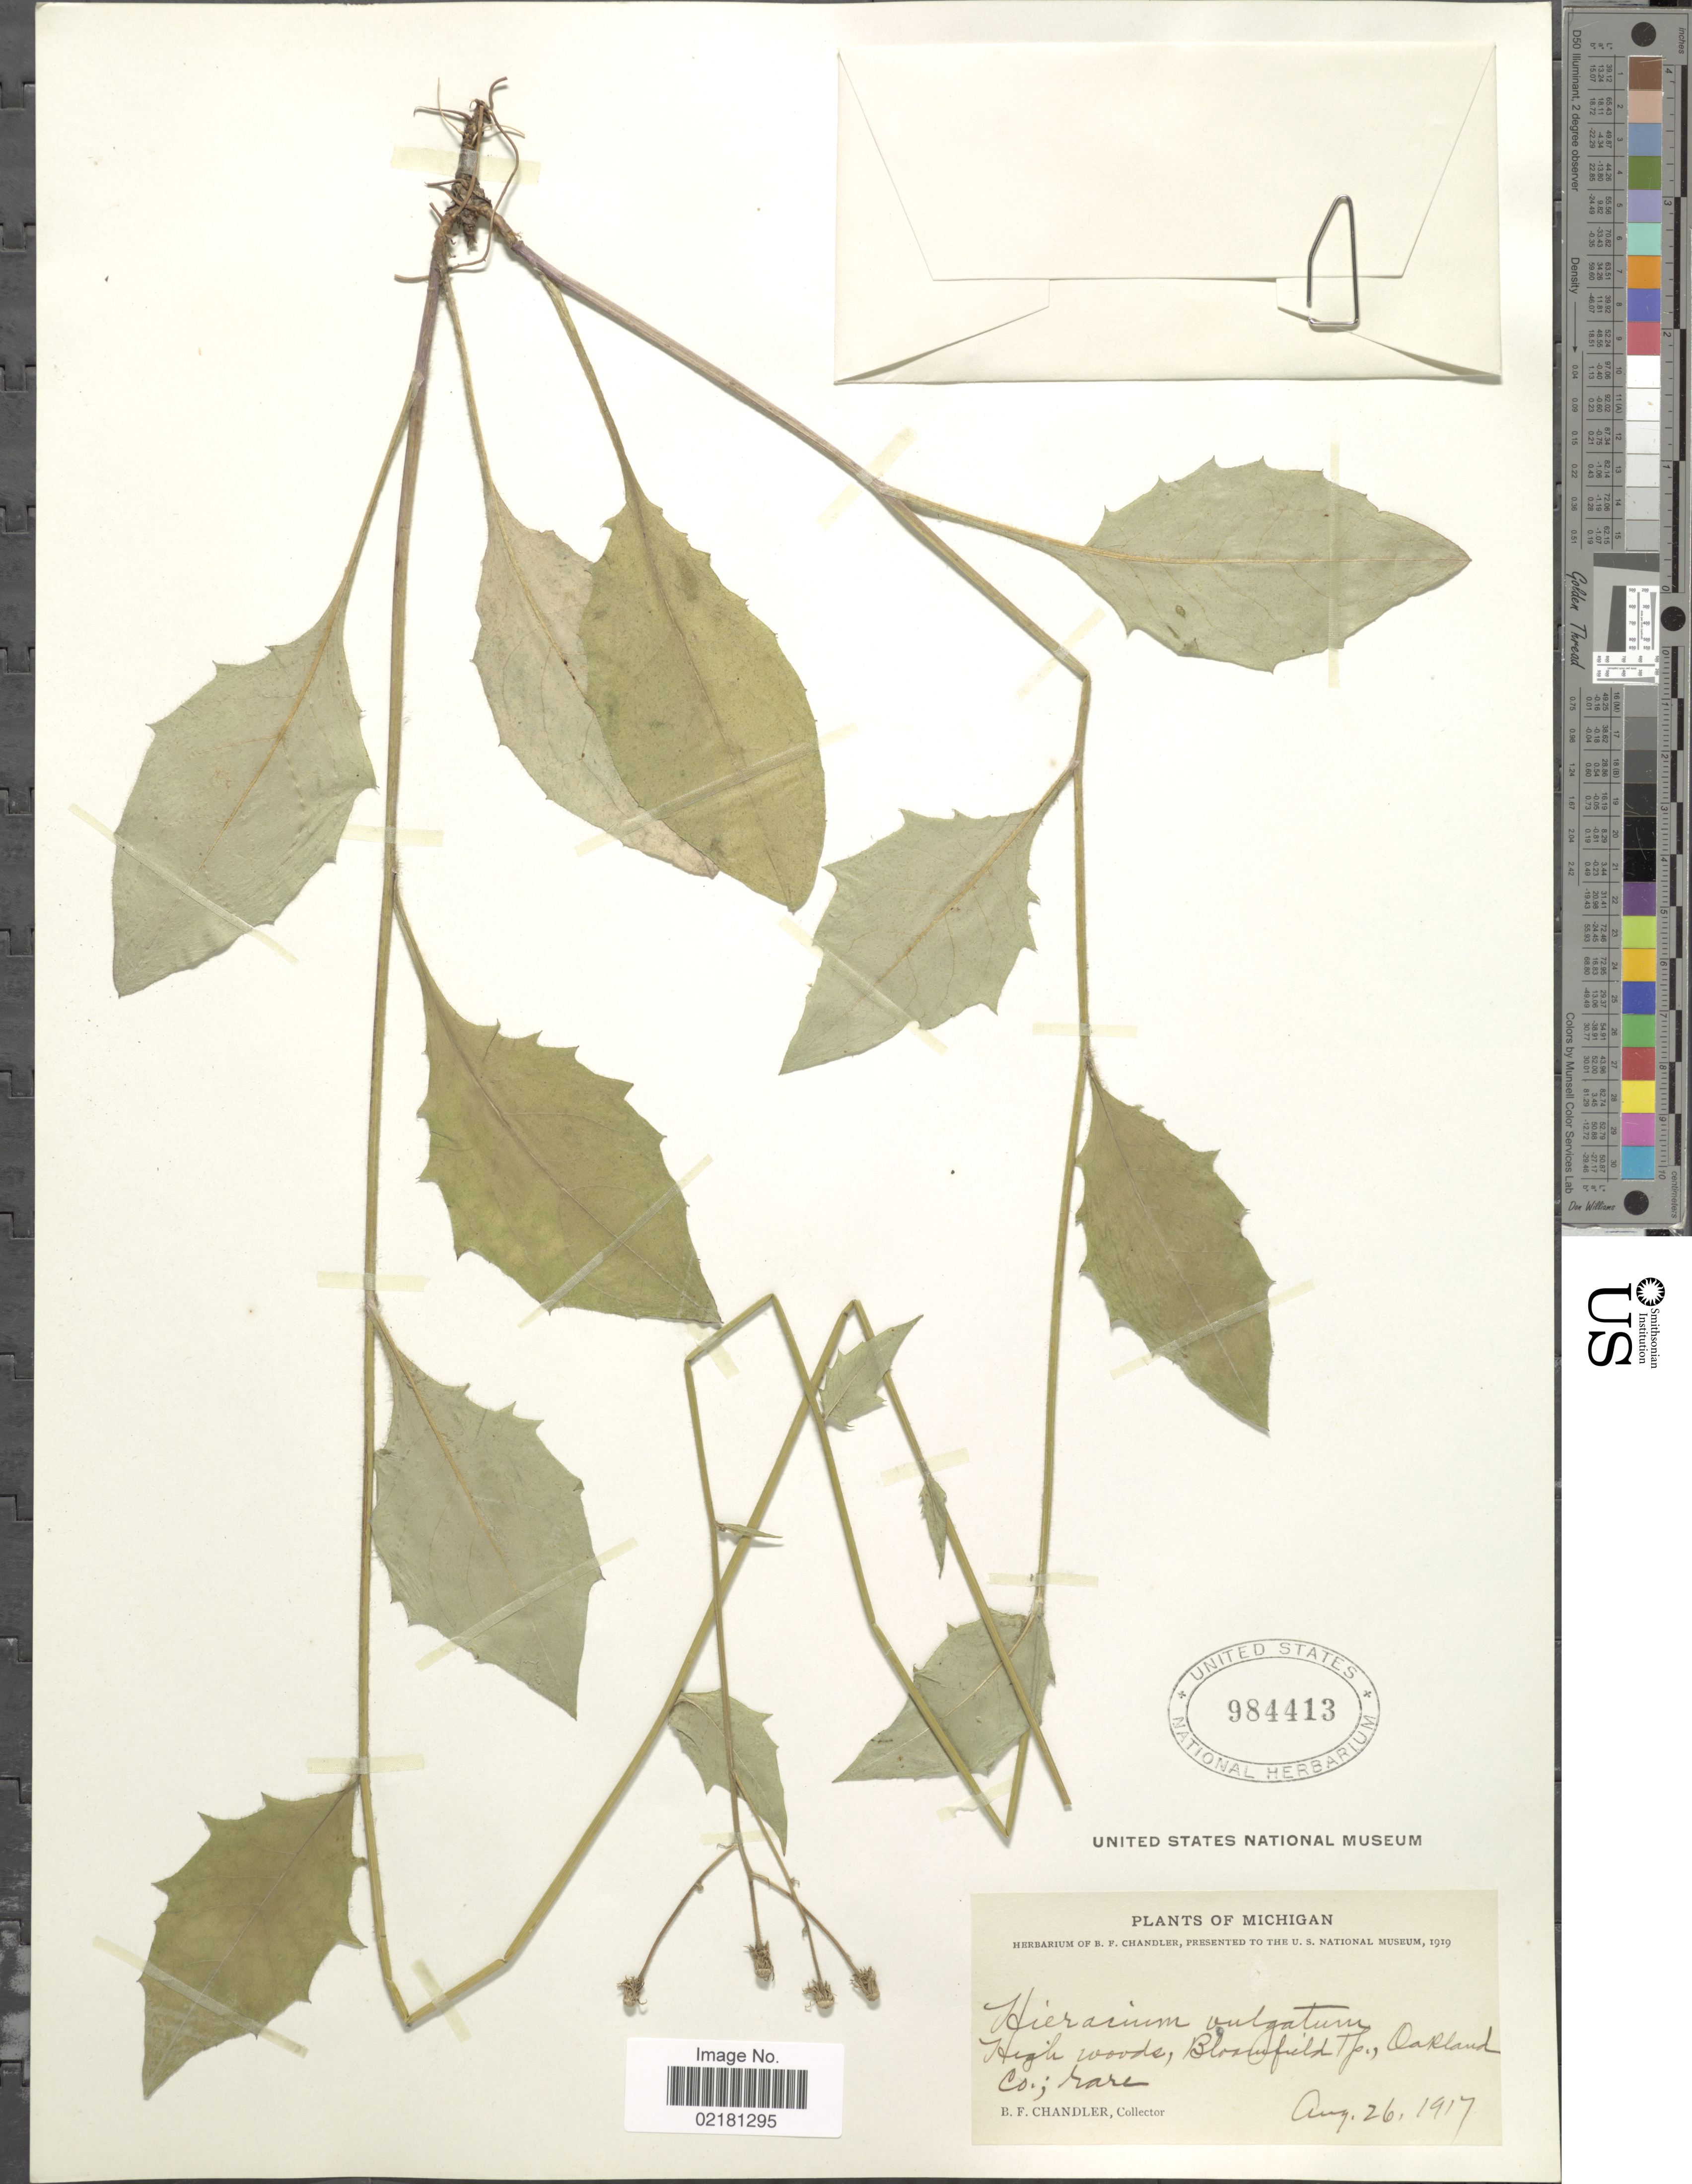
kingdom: Plantae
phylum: Tracheophyta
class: Magnoliopsida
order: Asterales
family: Asteraceae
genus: Hieracium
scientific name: Hieracium lachenalii subsp. cruenifolium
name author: (Dahlst. & Lübeck) Zahn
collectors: B. F. Chandler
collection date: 1917-08-26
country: United States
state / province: Michigan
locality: High woods, Bloomfield Tp., Oakland Co.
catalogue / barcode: US 984413